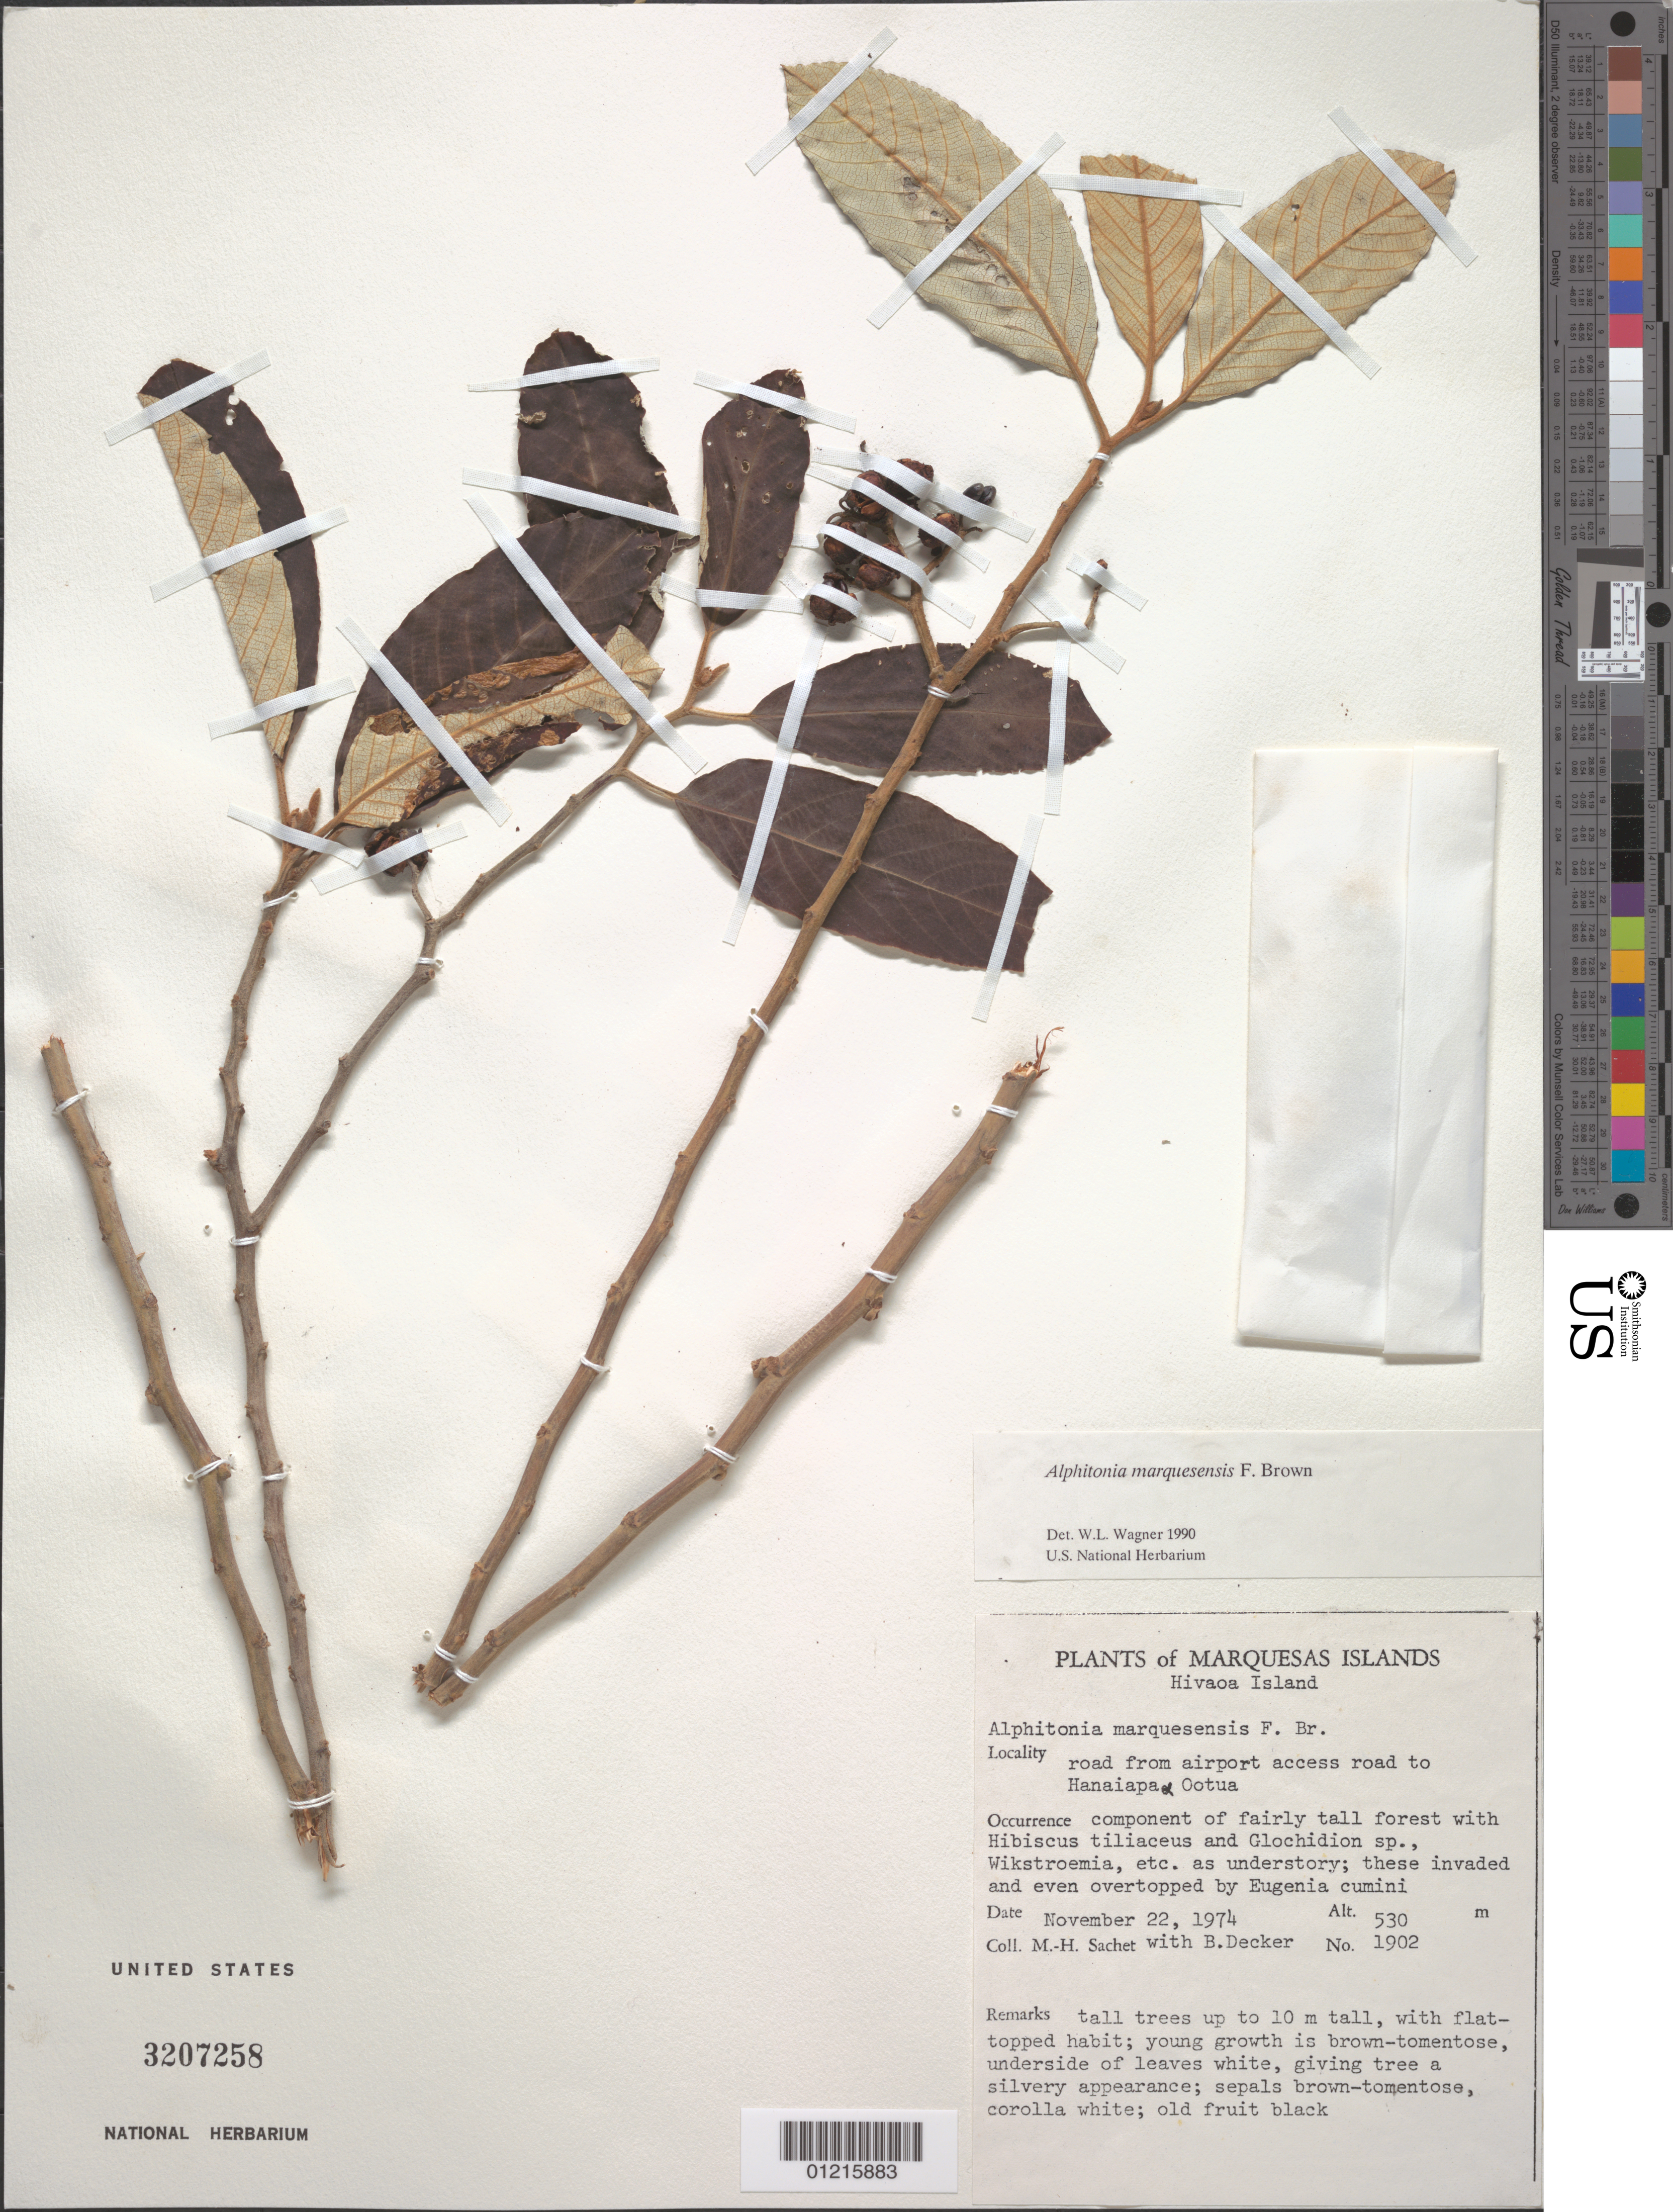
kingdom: Plantae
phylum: Tracheophyta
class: Magnoliopsida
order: Rosales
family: Rhamnaceae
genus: Alphitonia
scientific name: Alphitonia marquesensis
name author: F. Br.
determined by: Wagner, W. L., (BOT), Smithsonian Institution - National Museum of Natural History (UNITED STATES)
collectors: M.-H. Sachet & B. G. Decker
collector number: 1902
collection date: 1974-11-22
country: French Polynesia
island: Hiva Oa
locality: Road from airport access road to Hanaiaoa and Ootua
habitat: Fairly tall forest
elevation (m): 530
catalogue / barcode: US 3207258